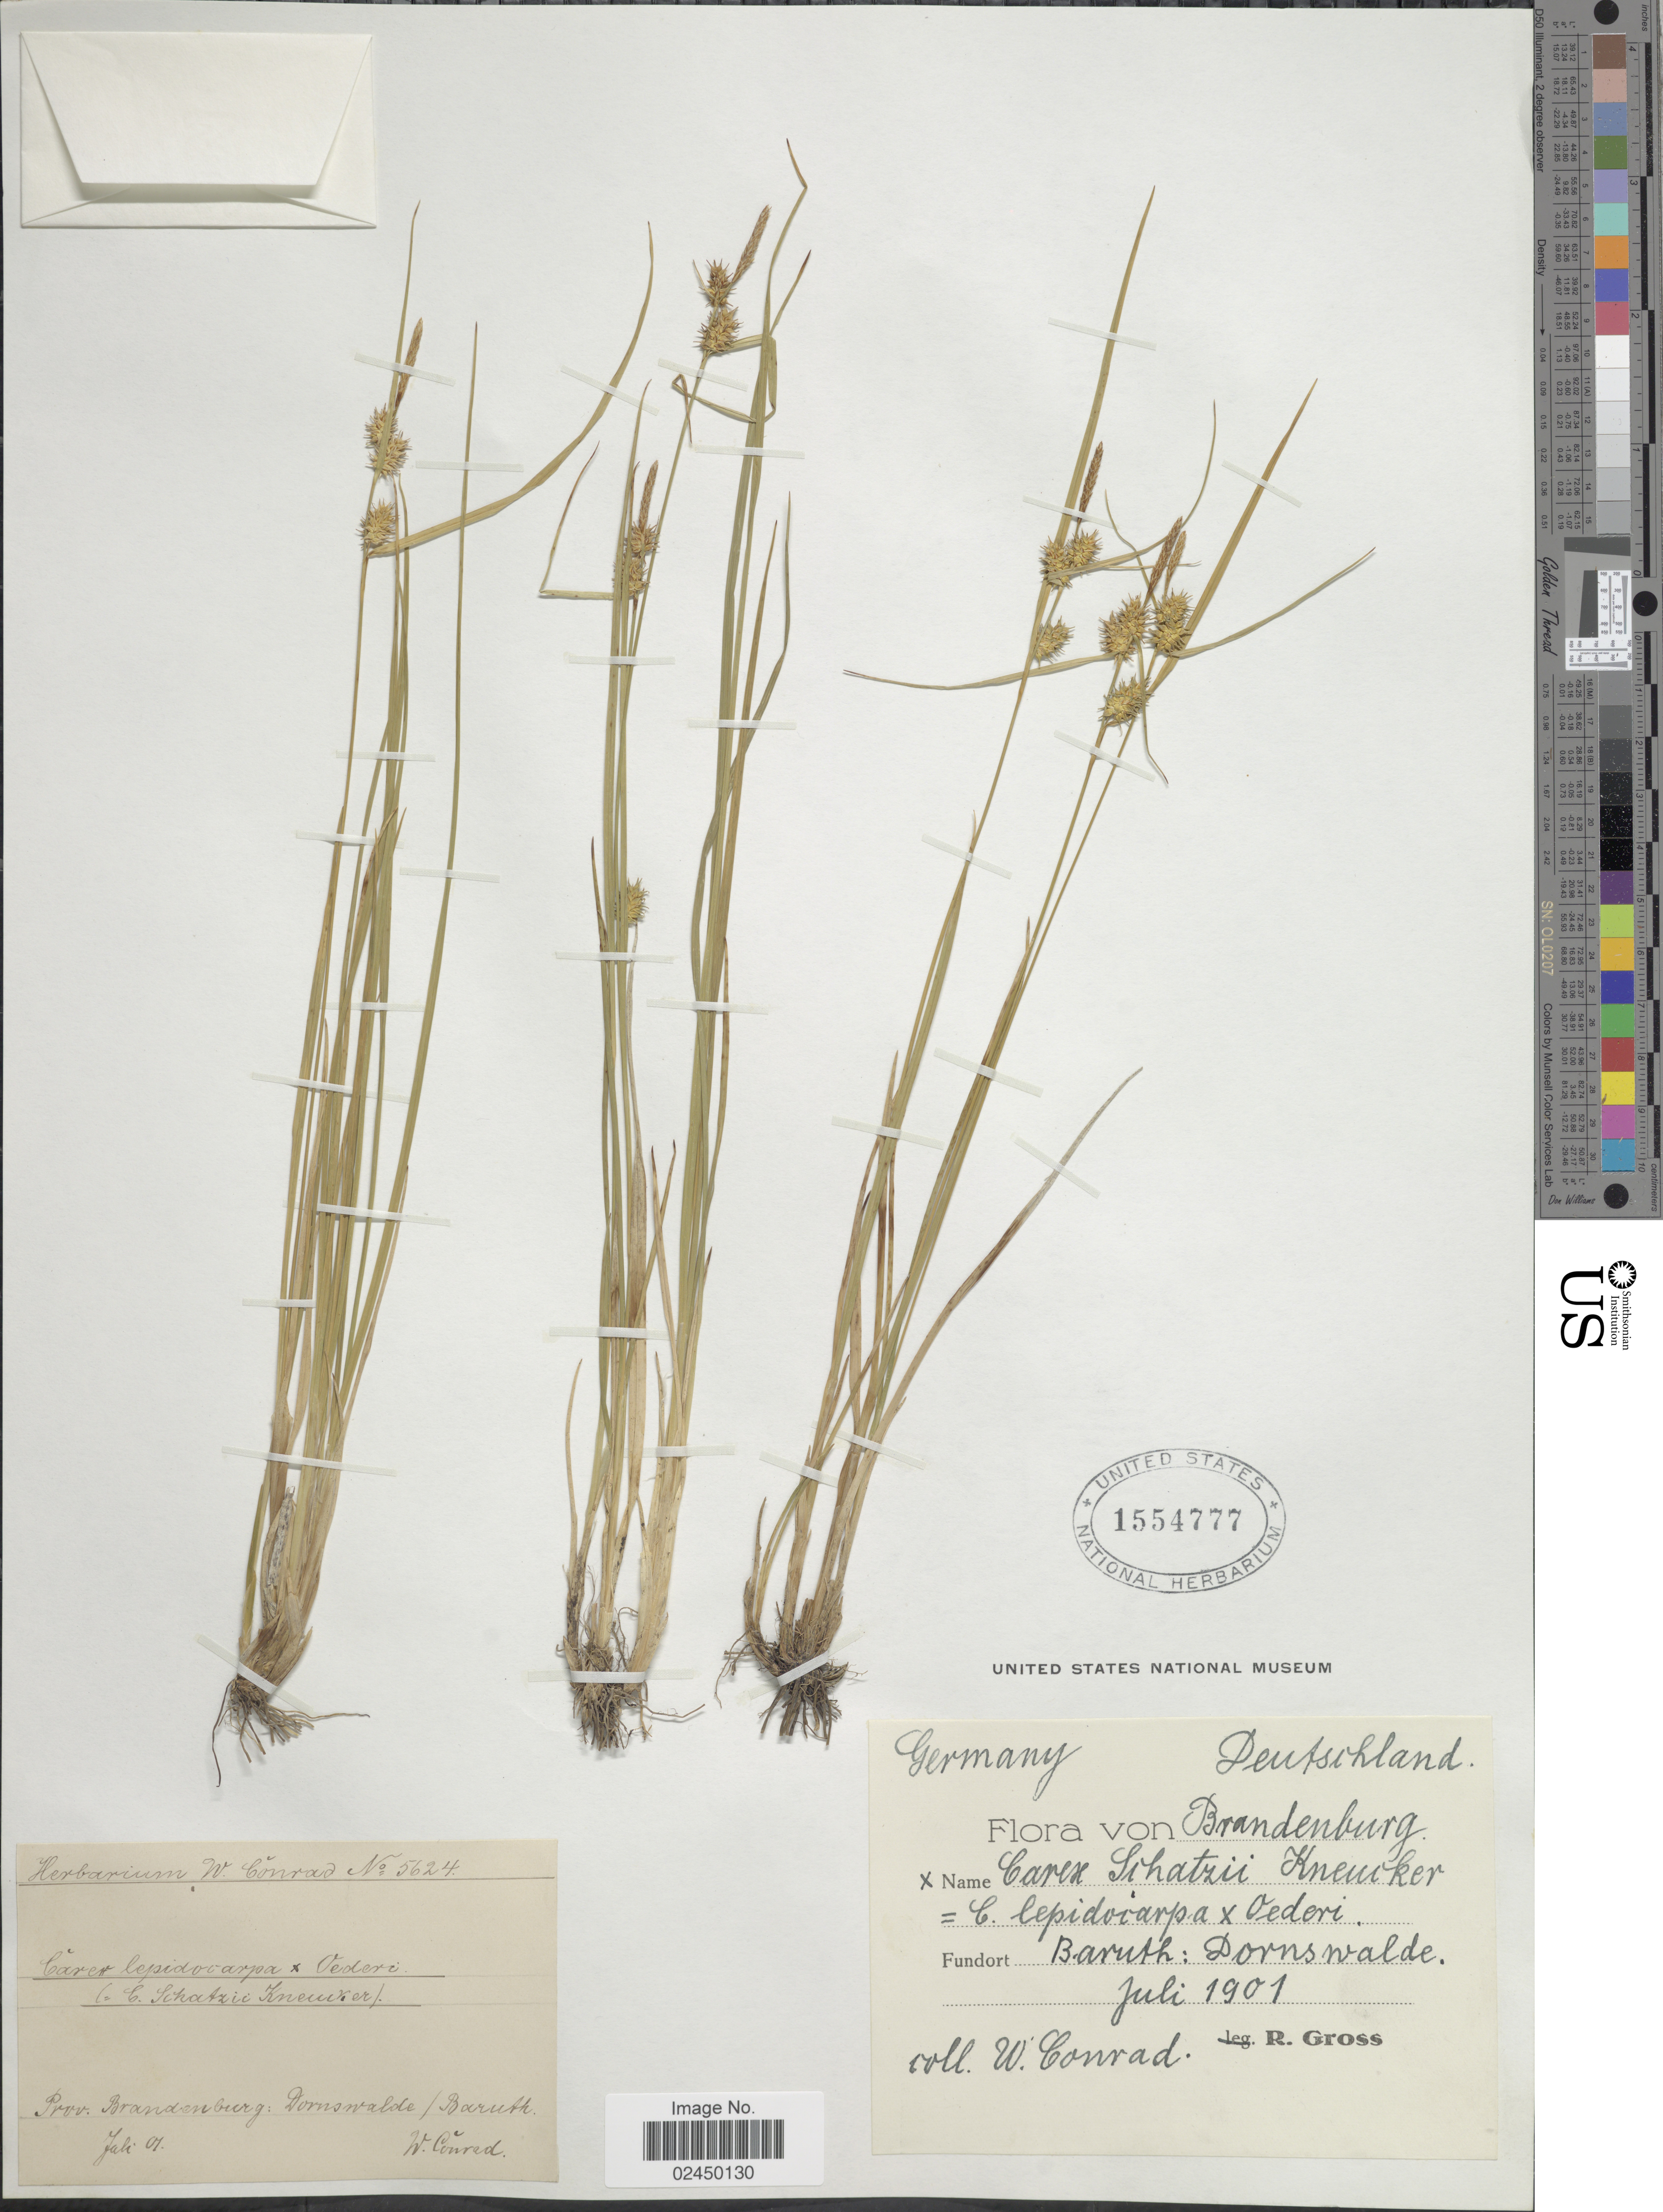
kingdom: Plantae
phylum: Tracheophyta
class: Liliopsida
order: Poales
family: Cyperaceae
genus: Carex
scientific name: Carex lepidocarpa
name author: Tausch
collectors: W. Conrad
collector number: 5624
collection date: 1901-07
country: Germany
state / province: Brandenburg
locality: Baruth: Dornswalde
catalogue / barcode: US 1554777